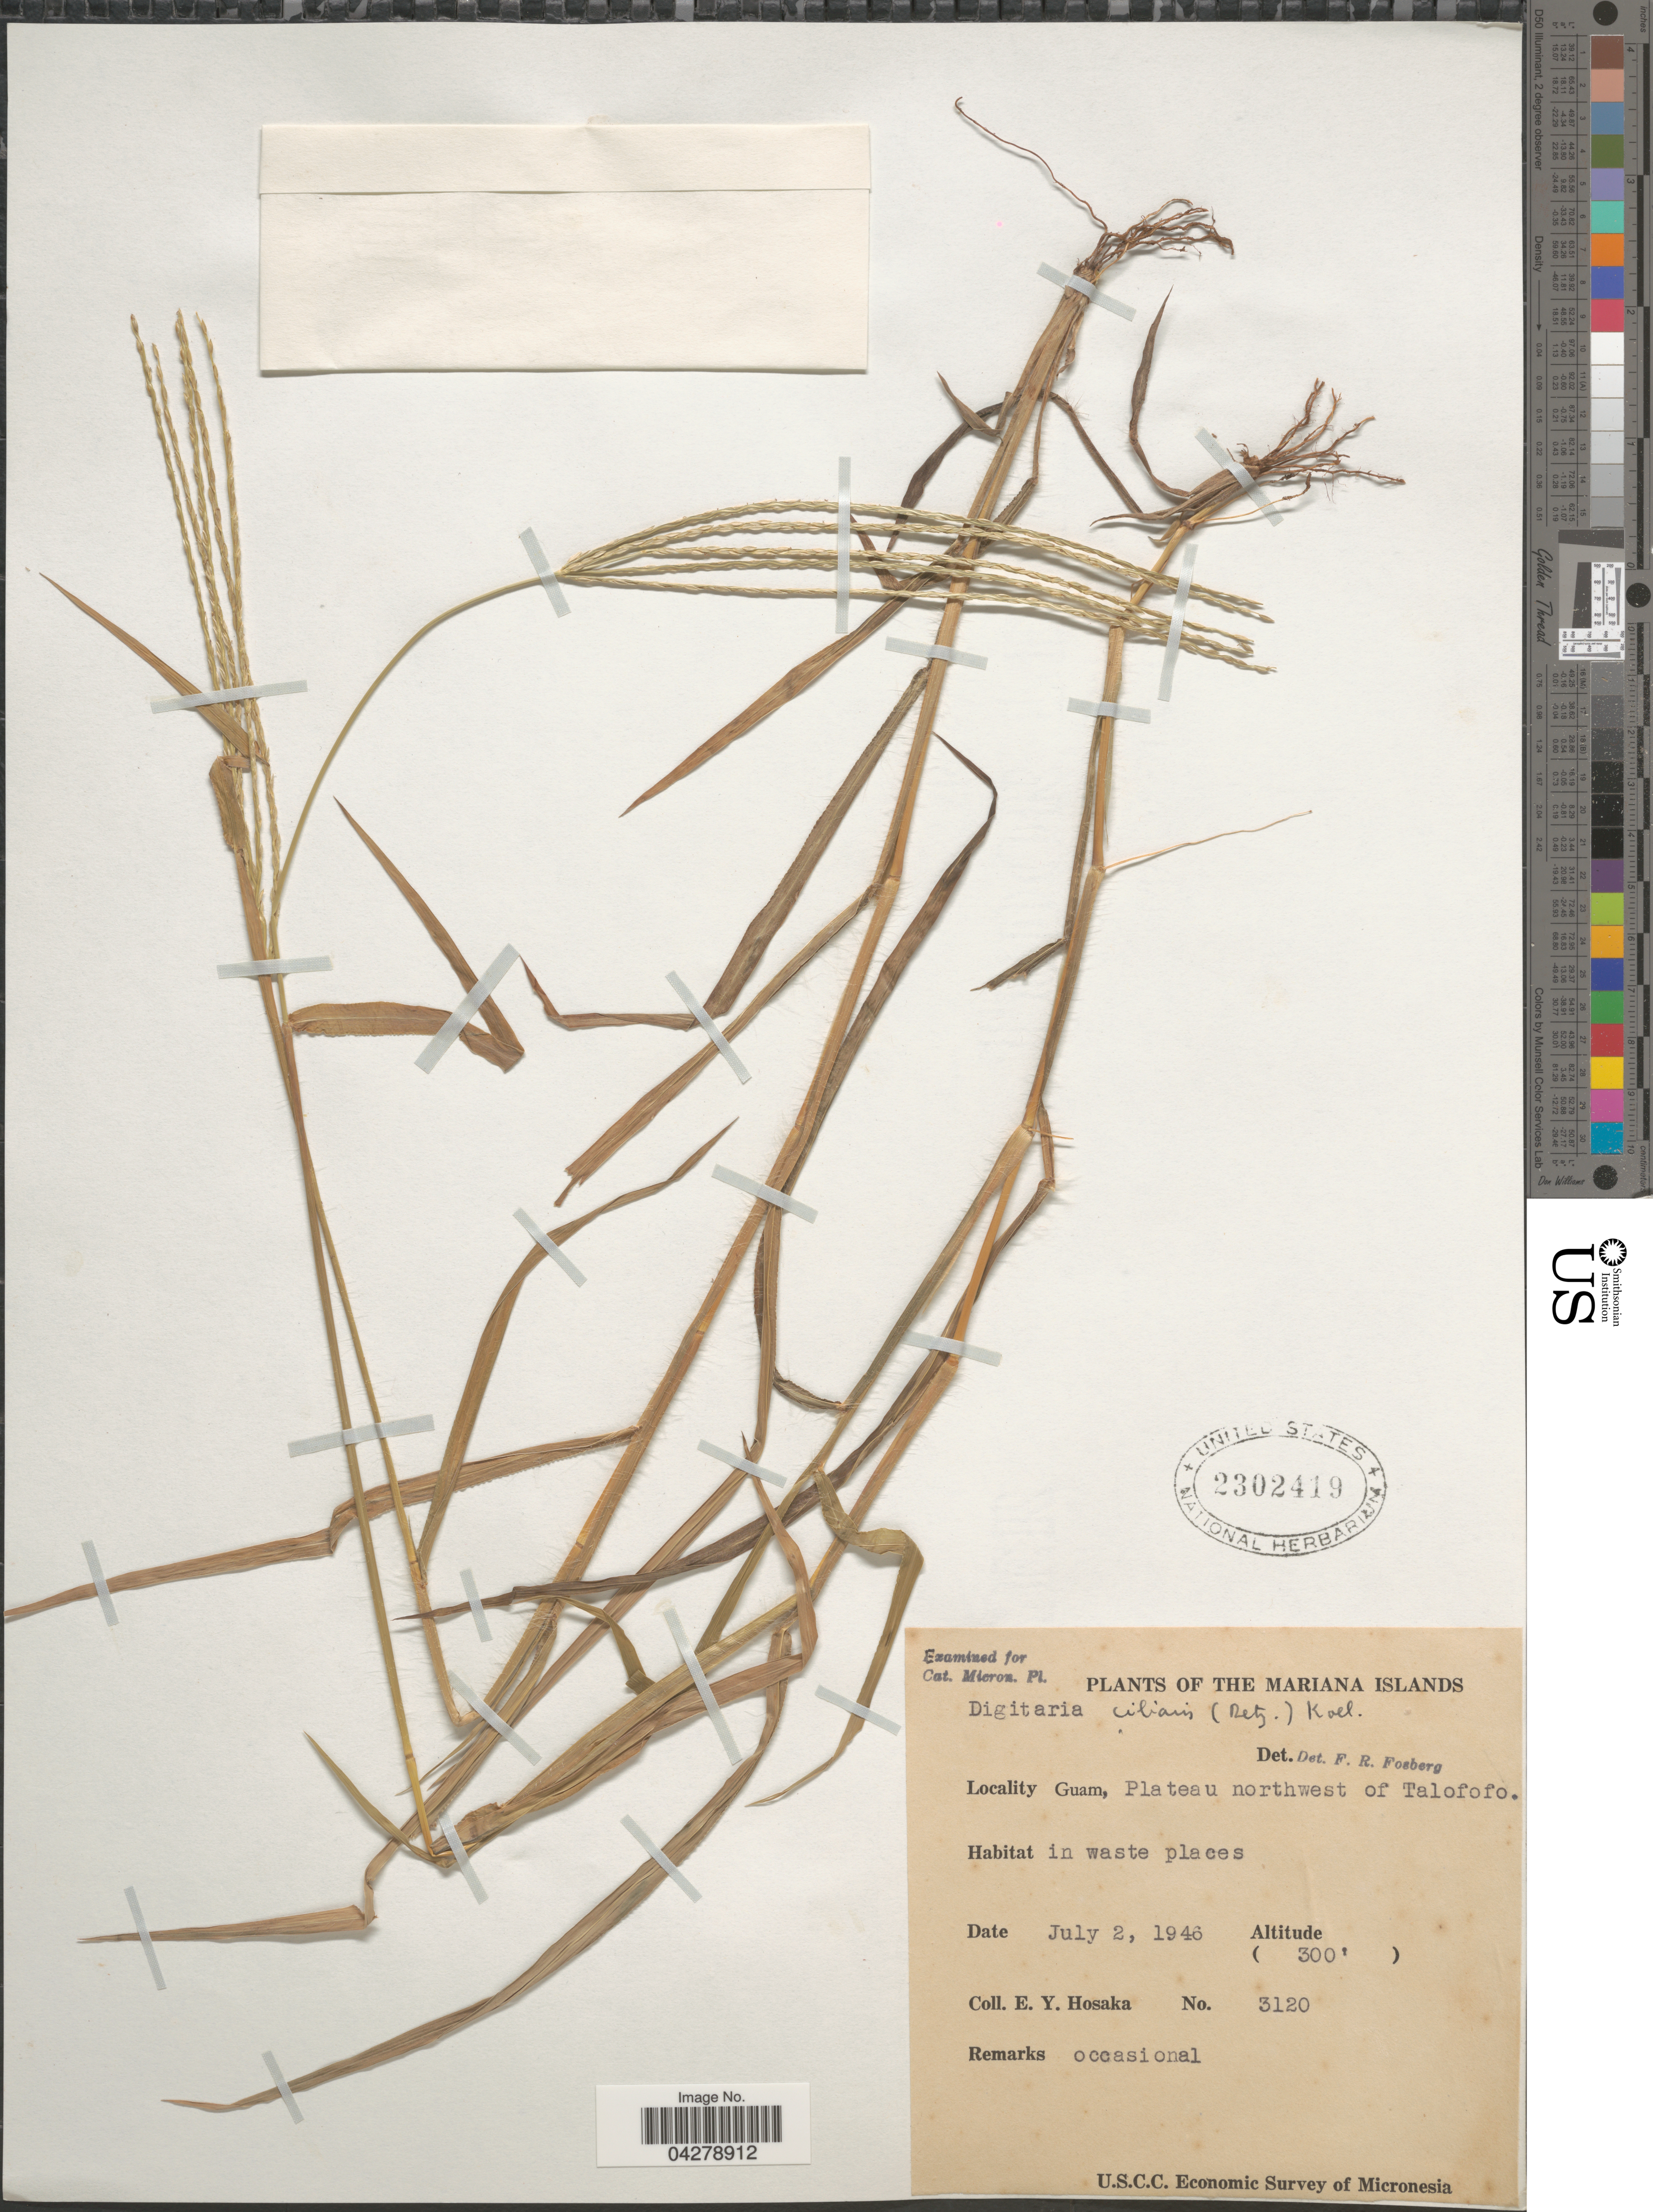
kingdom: Plantae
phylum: Tracheophyta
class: Liliopsida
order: Poales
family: Poaceae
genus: Digitaria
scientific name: Digitaria ciliaris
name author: (Retz.) Koeler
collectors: E. Y. Hosaka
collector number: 3120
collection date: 1946-07-02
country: Guam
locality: The Mariana Islands. Plateau northwest of Talofofo. In waste places. U.S.C.C. Economic Survey of Micronesia.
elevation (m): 91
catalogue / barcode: US 2302419